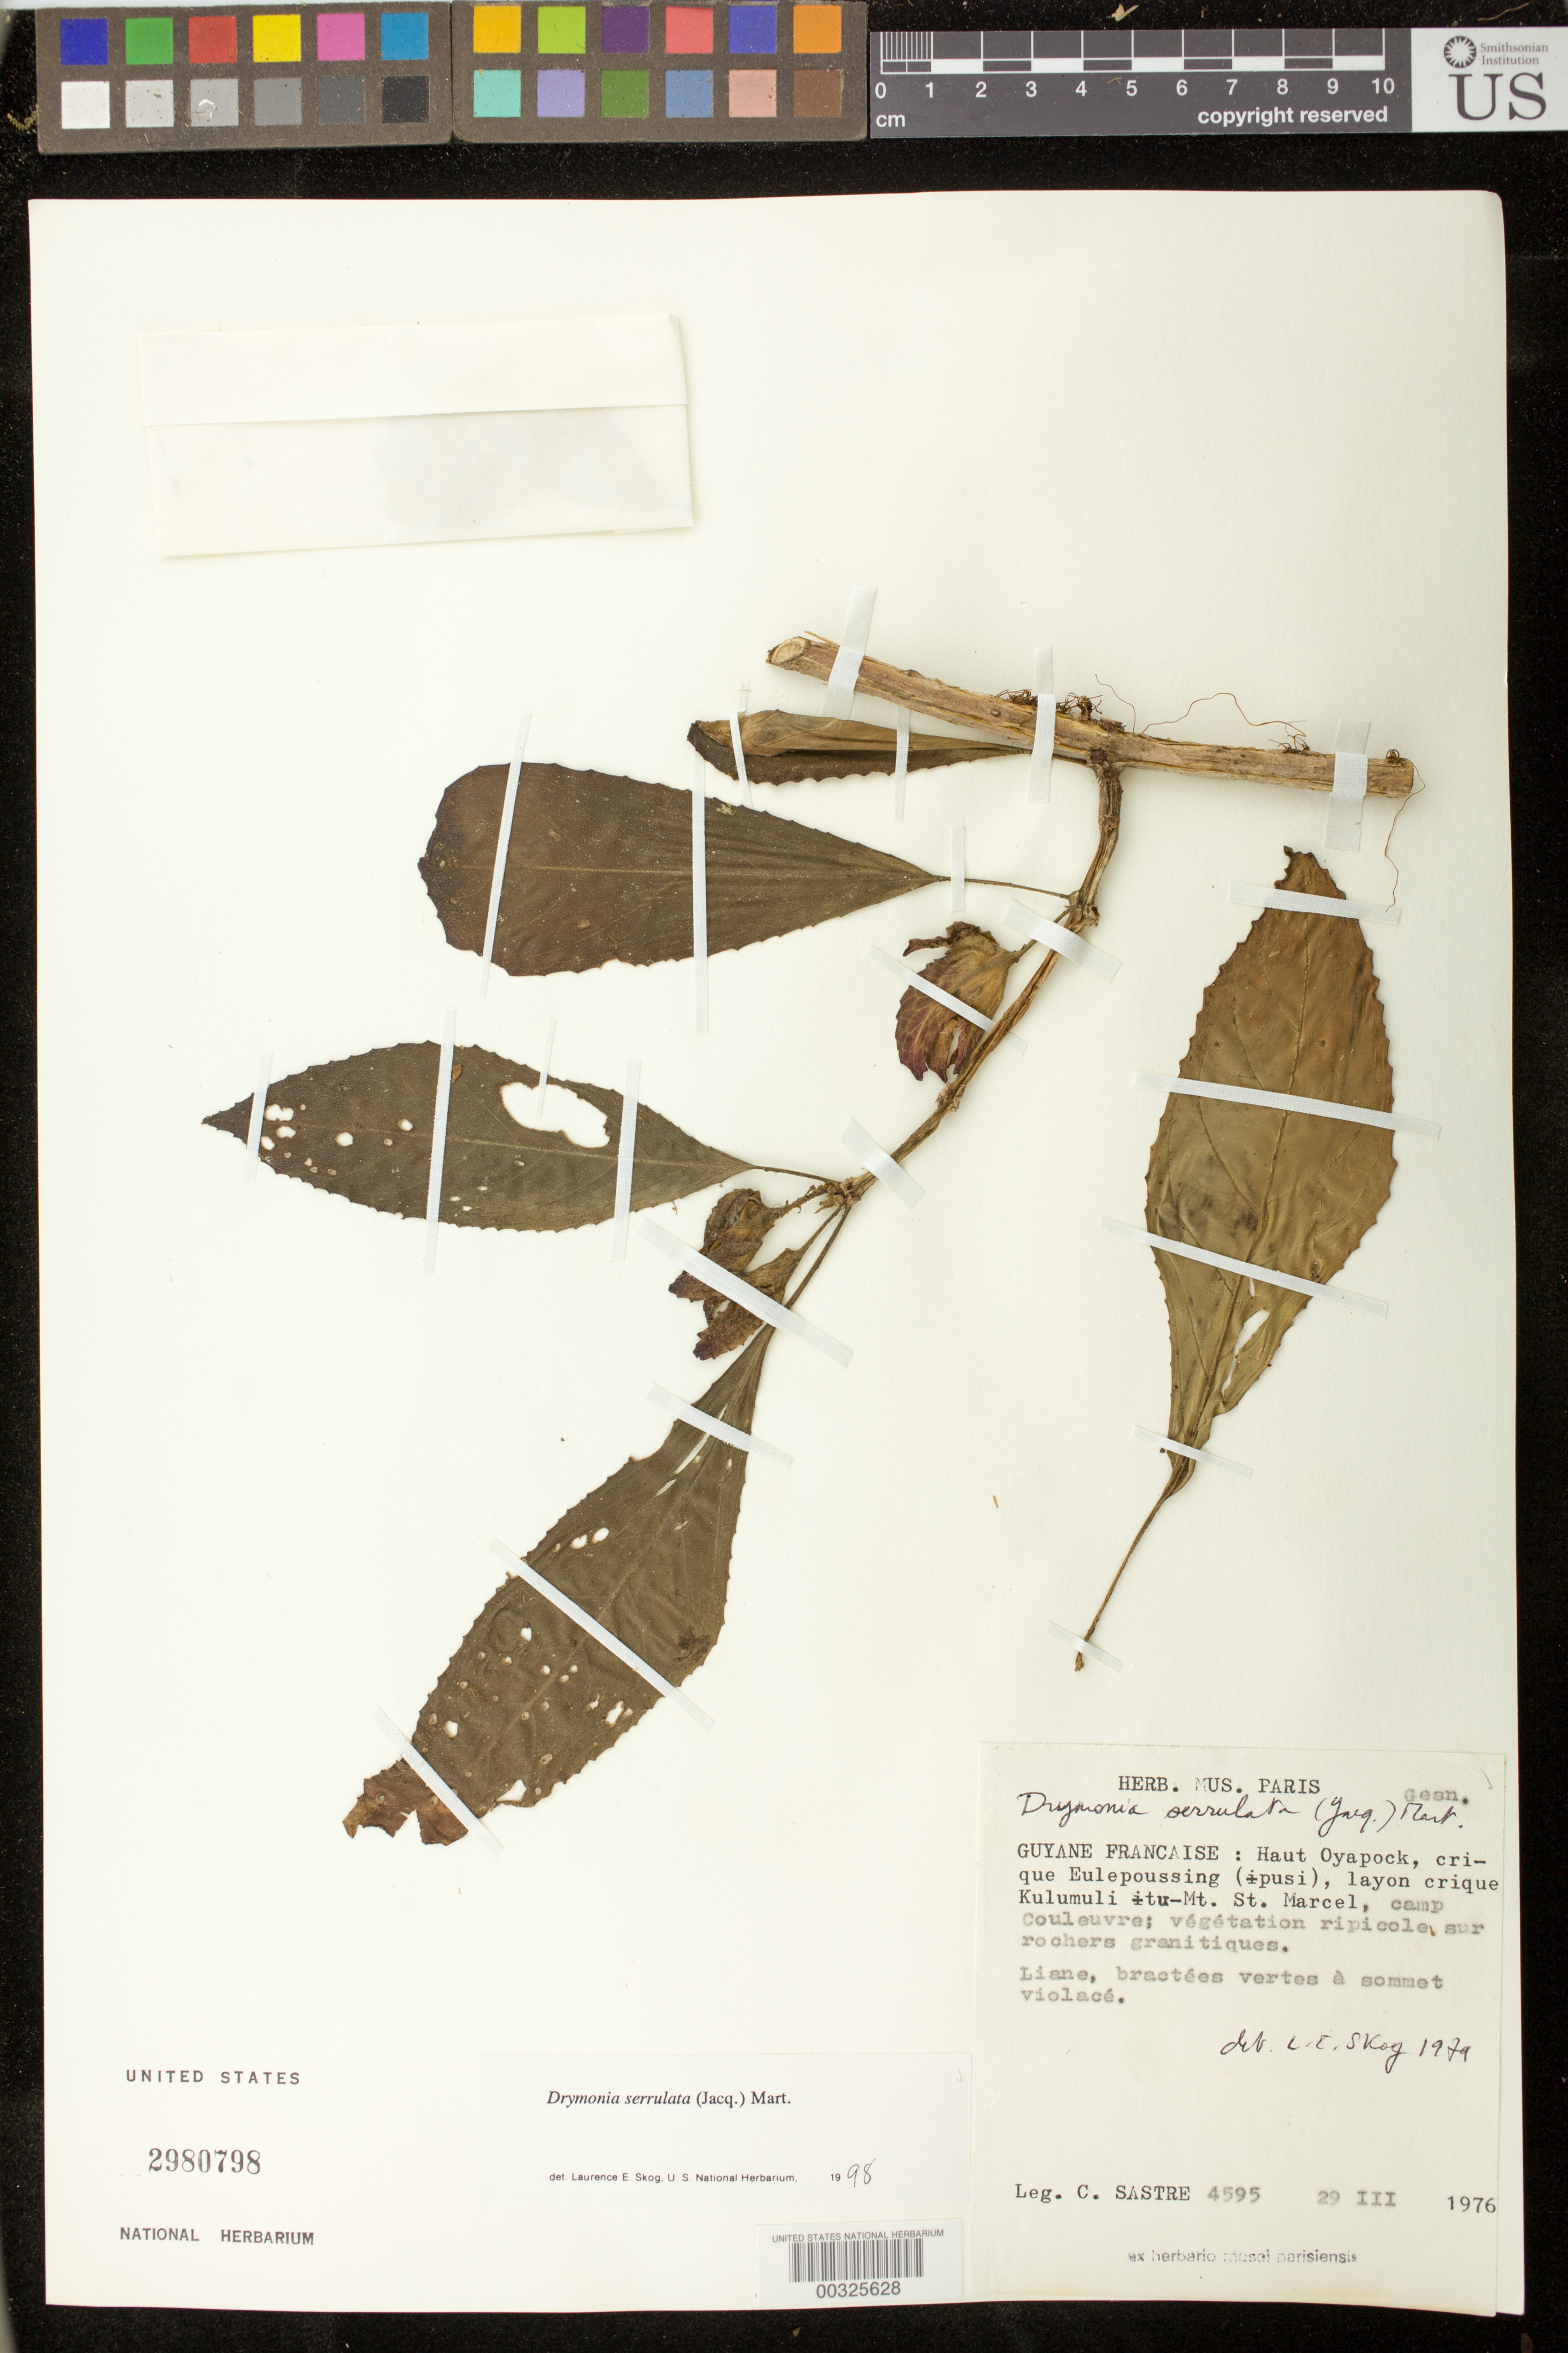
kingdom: Plantae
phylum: Tracheophyta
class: Magnoliopsida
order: Lamiales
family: Gesneriaceae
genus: Drymonia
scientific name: Drymonia serrulata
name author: (Jacq.) Mart.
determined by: Skog, Laurence E.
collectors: C. H. L. Sastre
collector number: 4595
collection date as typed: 29 Mar 1976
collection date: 1976-03-29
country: French Guiana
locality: Haut Oyapock, crique Eulepoussing (-pusi), layon crique Kulumuli -itu-Mt. St. Marcel, camp Couleuvre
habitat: Végétation ripicole sur rochers granitiques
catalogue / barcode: US 2980798